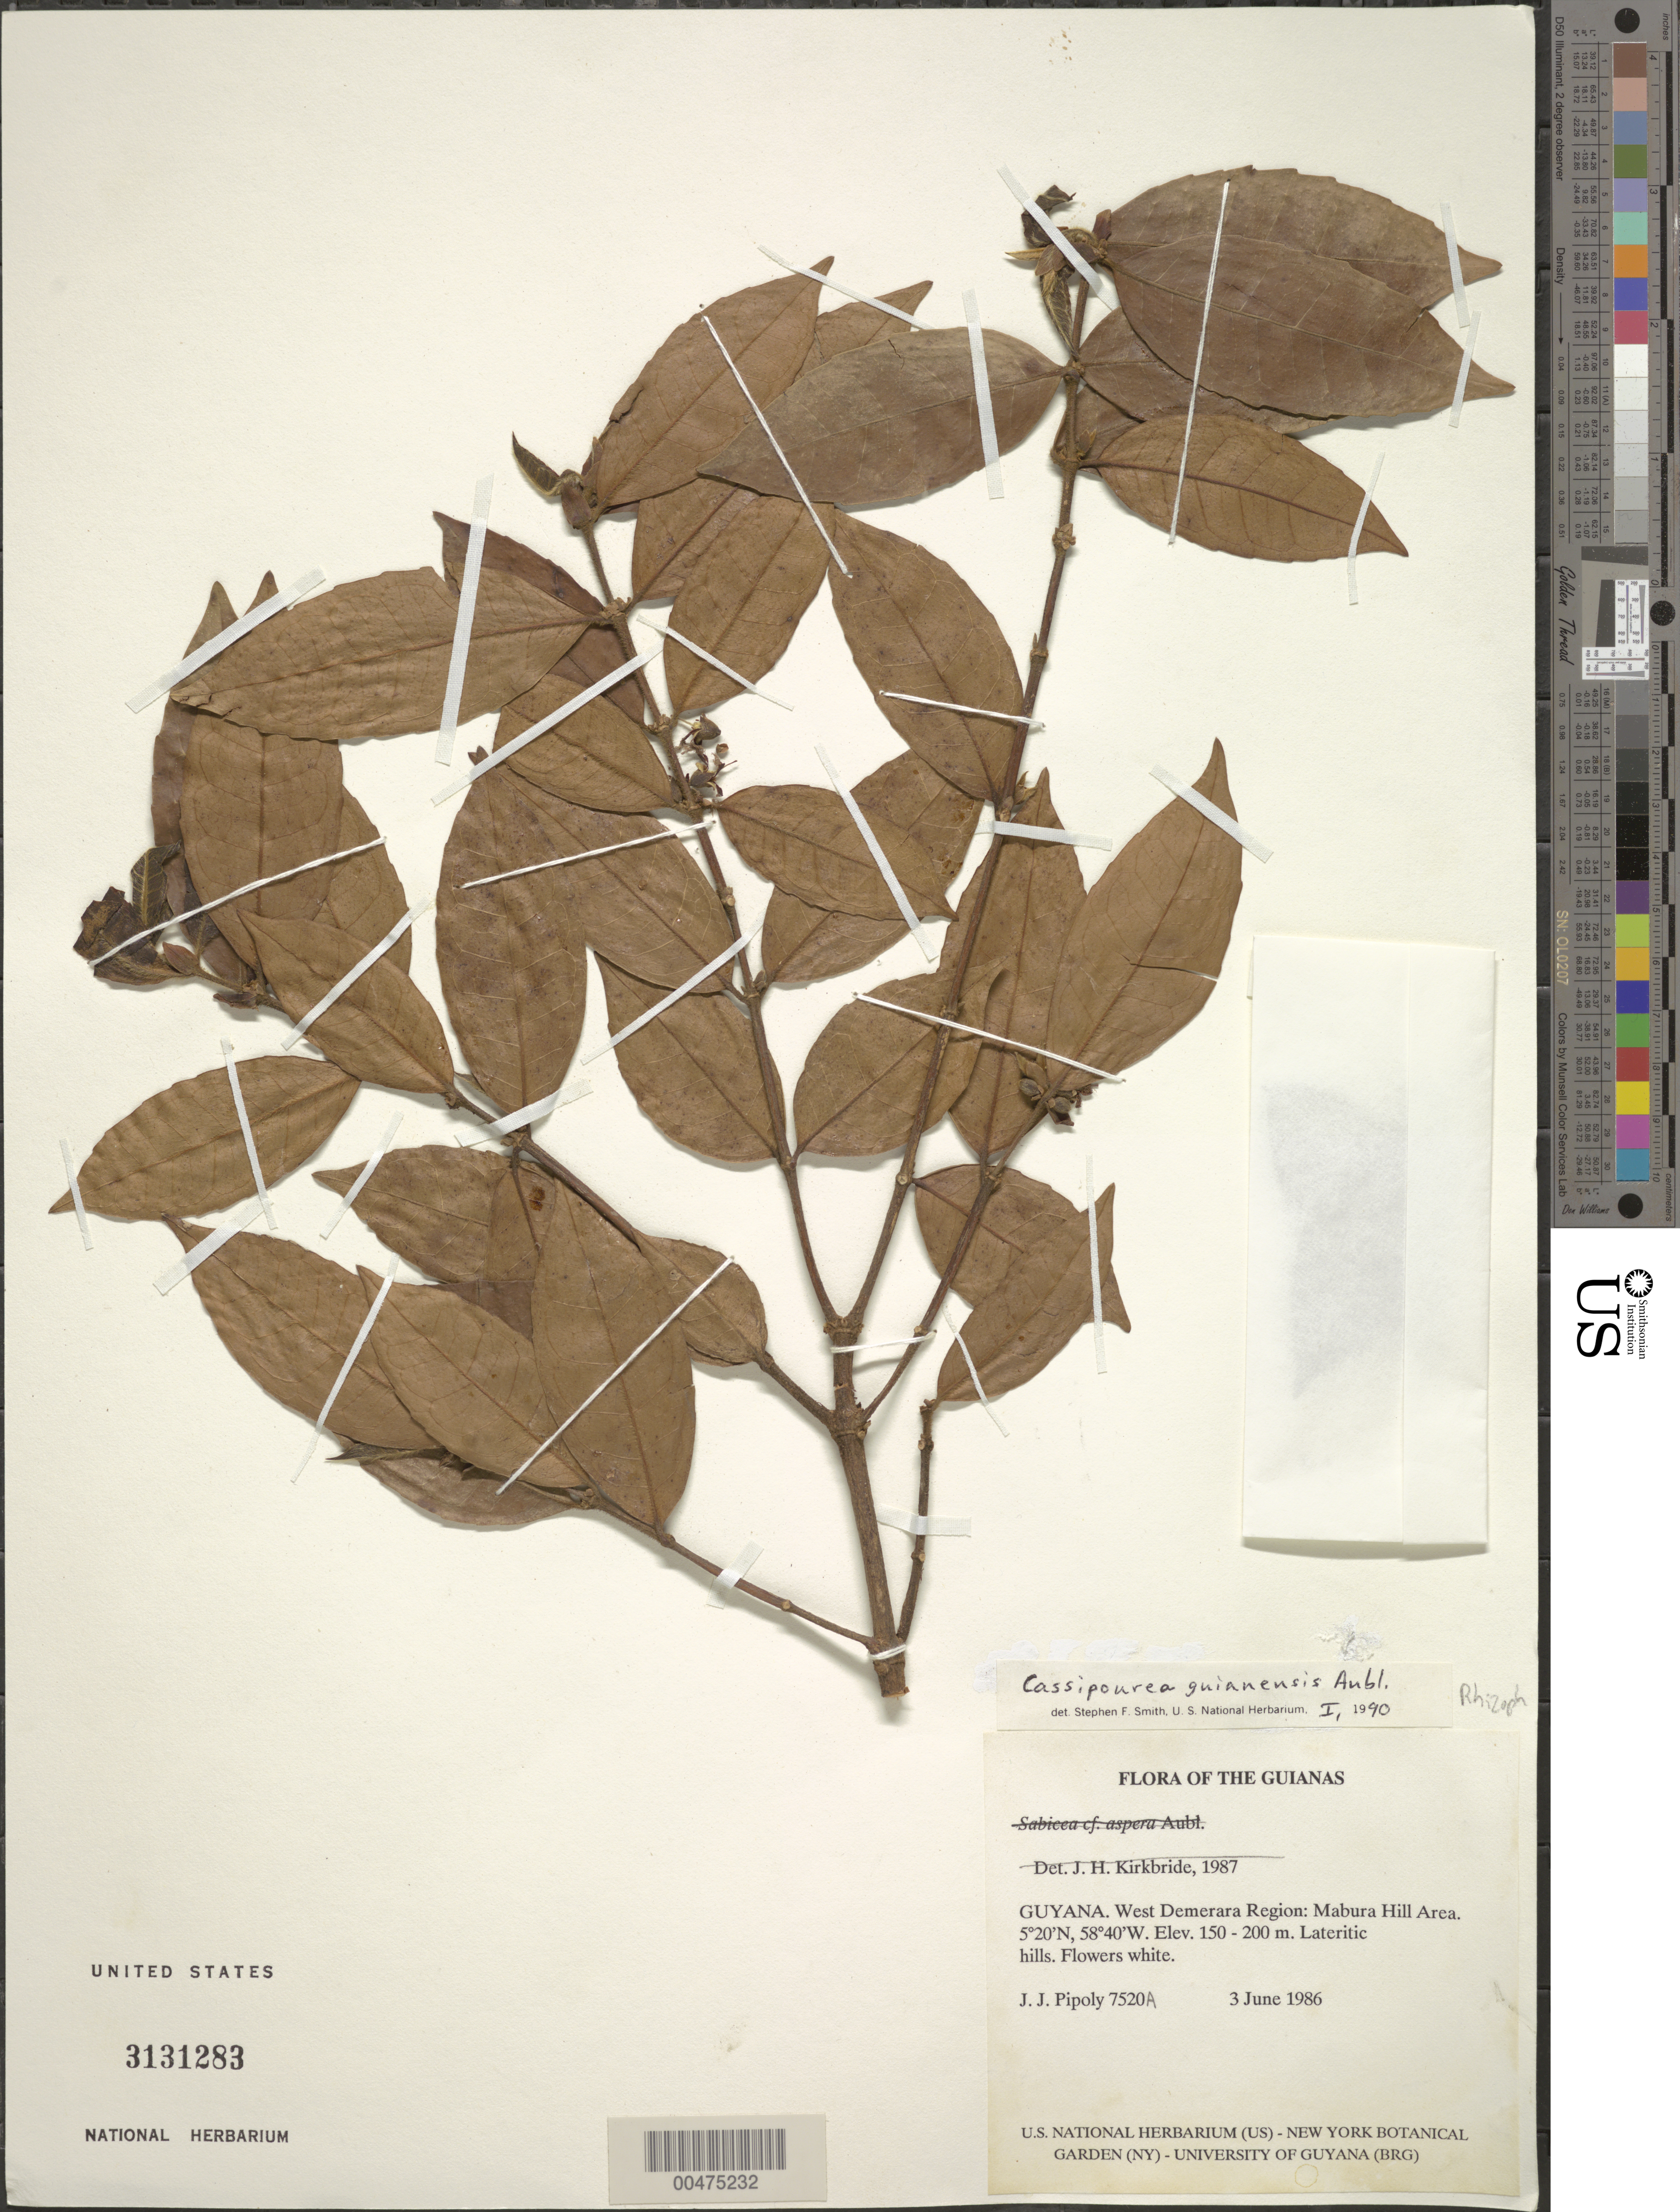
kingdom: Plantae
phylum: Tracheophyta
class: Magnoliopsida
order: Malpighiales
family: Rhizophoraceae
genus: Cassipourea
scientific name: Cassipourea guianensis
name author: Aubl.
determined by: Smith, Stephen F., (US), NMNH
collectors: J. J. Pipoly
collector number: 7520 a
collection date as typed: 3 June 1986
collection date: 1986-06-03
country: Guyana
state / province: U. Demerara-Berbice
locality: Mabura Hill area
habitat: Lateritic hills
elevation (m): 50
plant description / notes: US sheet was a mix collection numbered 7520 a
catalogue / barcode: US 3131283